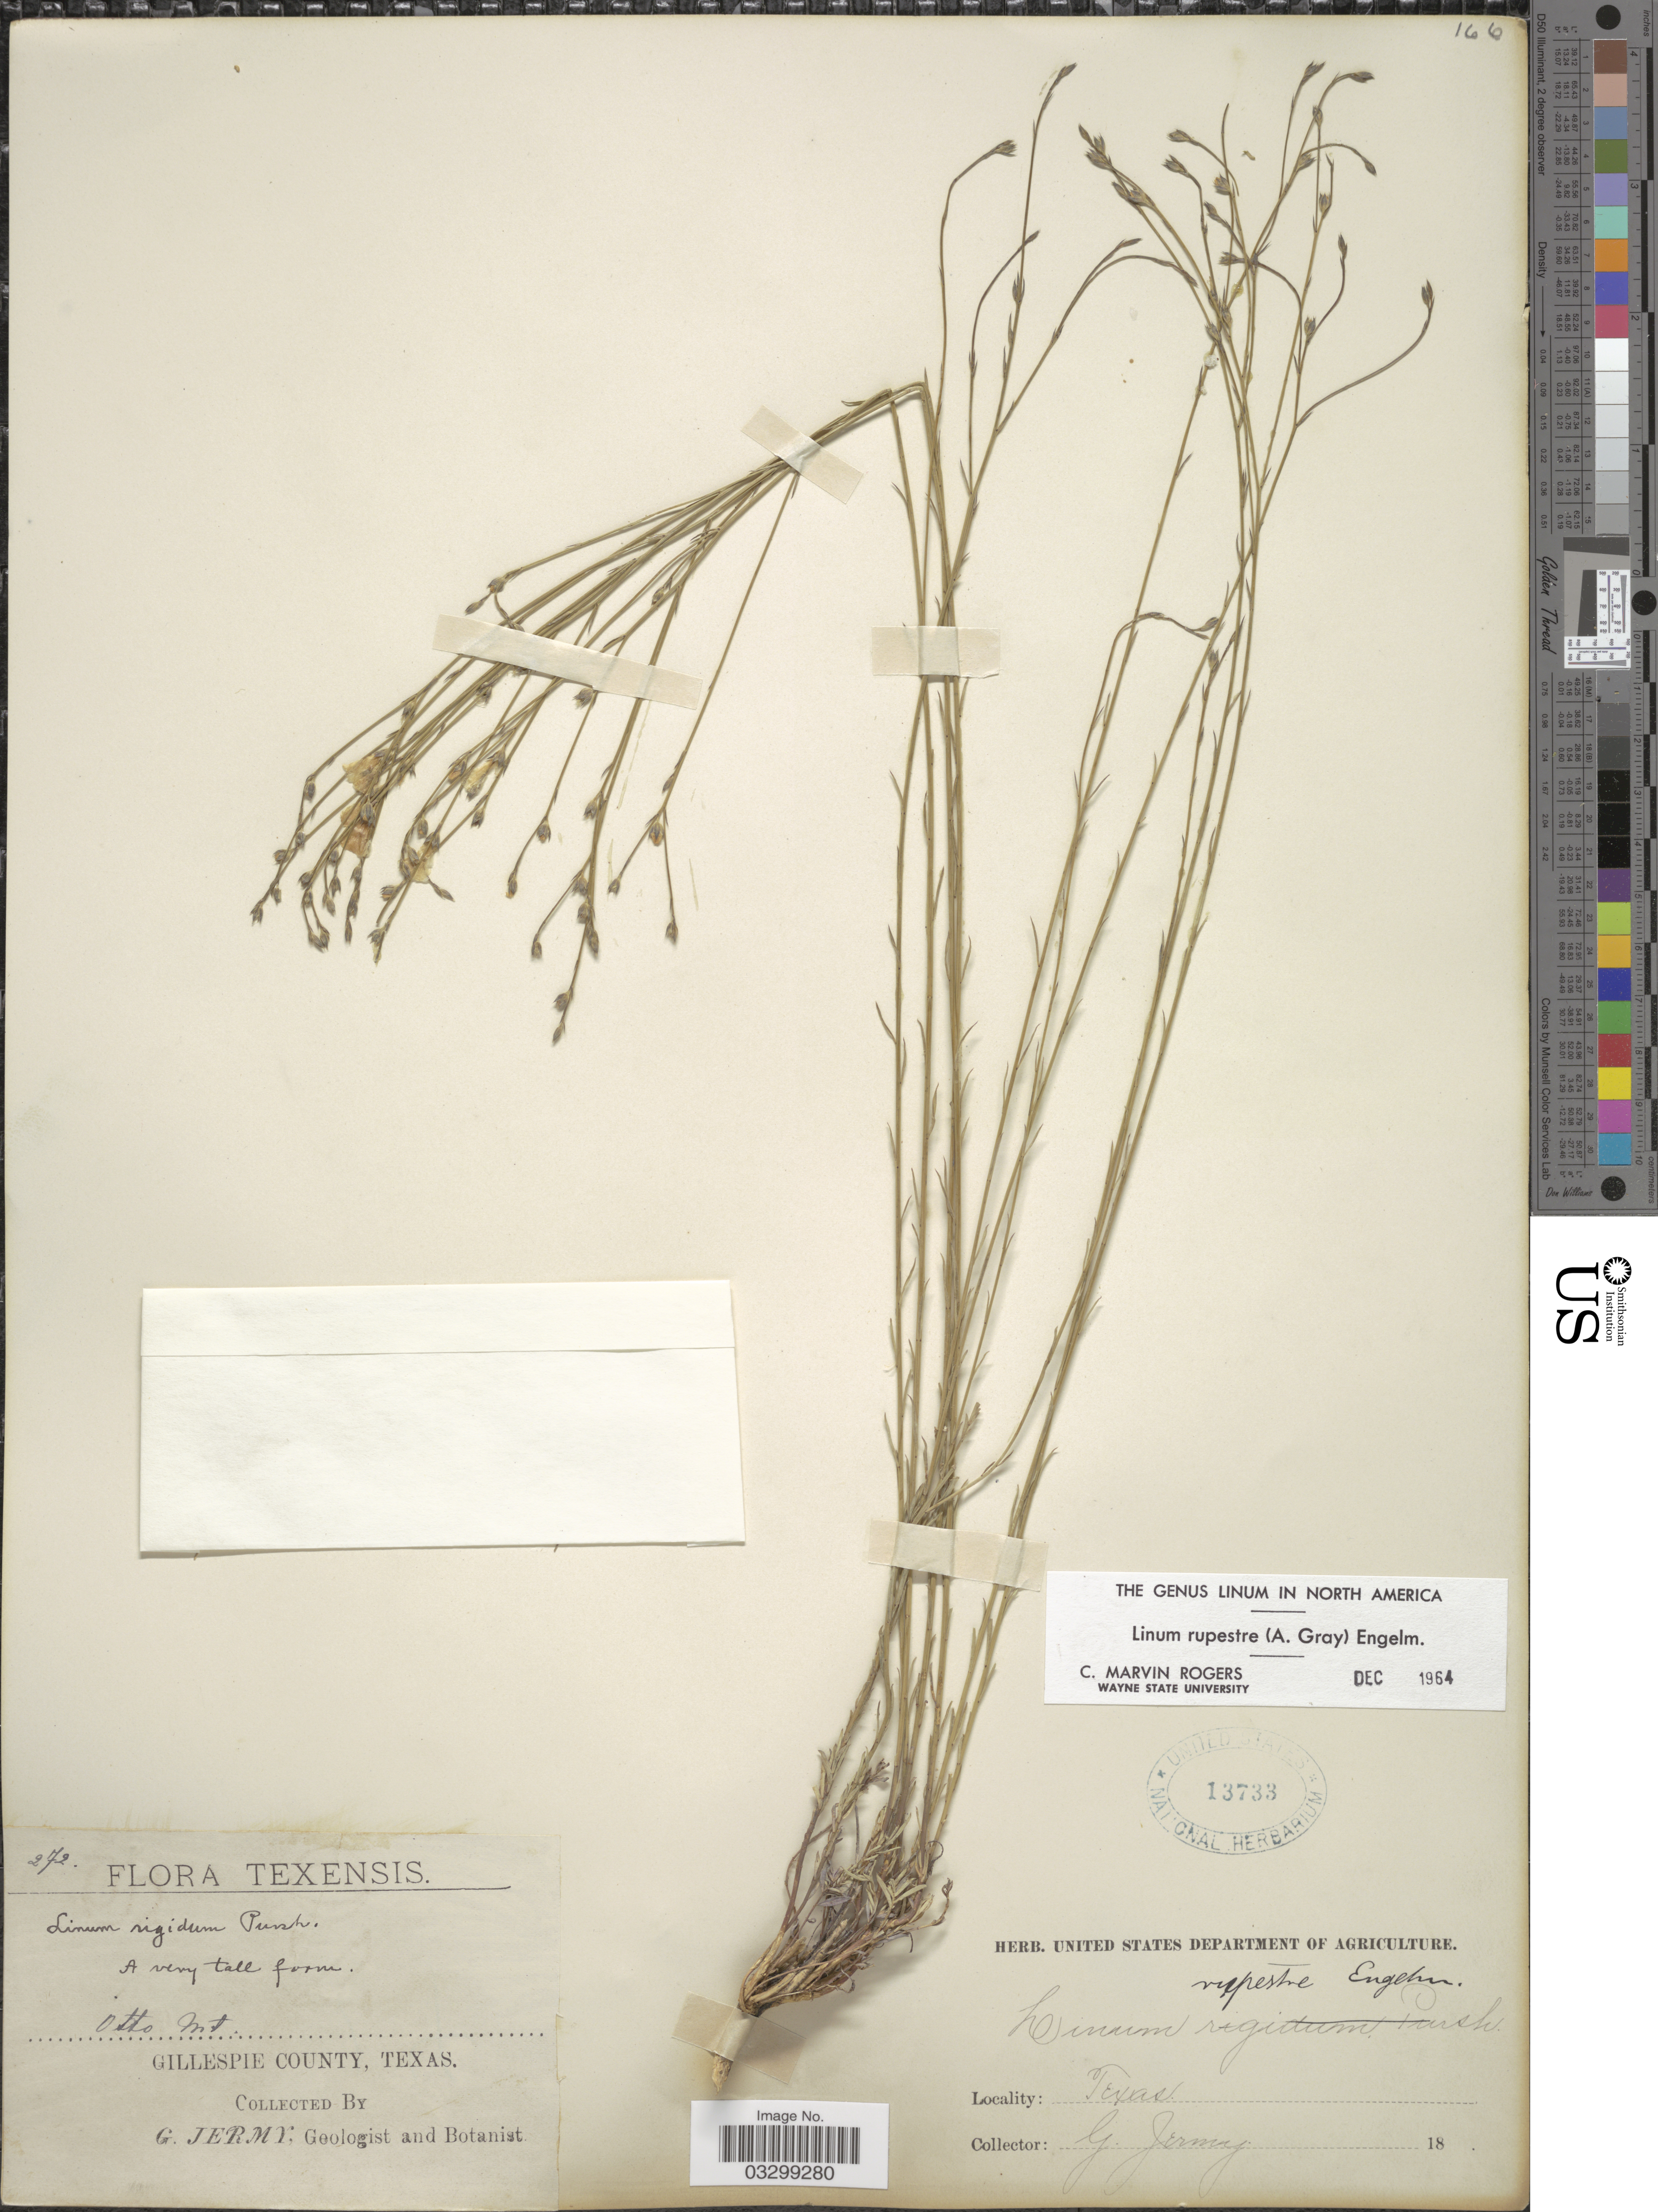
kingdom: Plantae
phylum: Tracheophyta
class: Magnoliopsida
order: Malpighiales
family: Linaceae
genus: Linum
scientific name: Linum rupestre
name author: Engelm.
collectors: G. Jermy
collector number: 272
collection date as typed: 18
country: United States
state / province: Texas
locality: Otto Mt. Gillespie County.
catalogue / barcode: US 13733